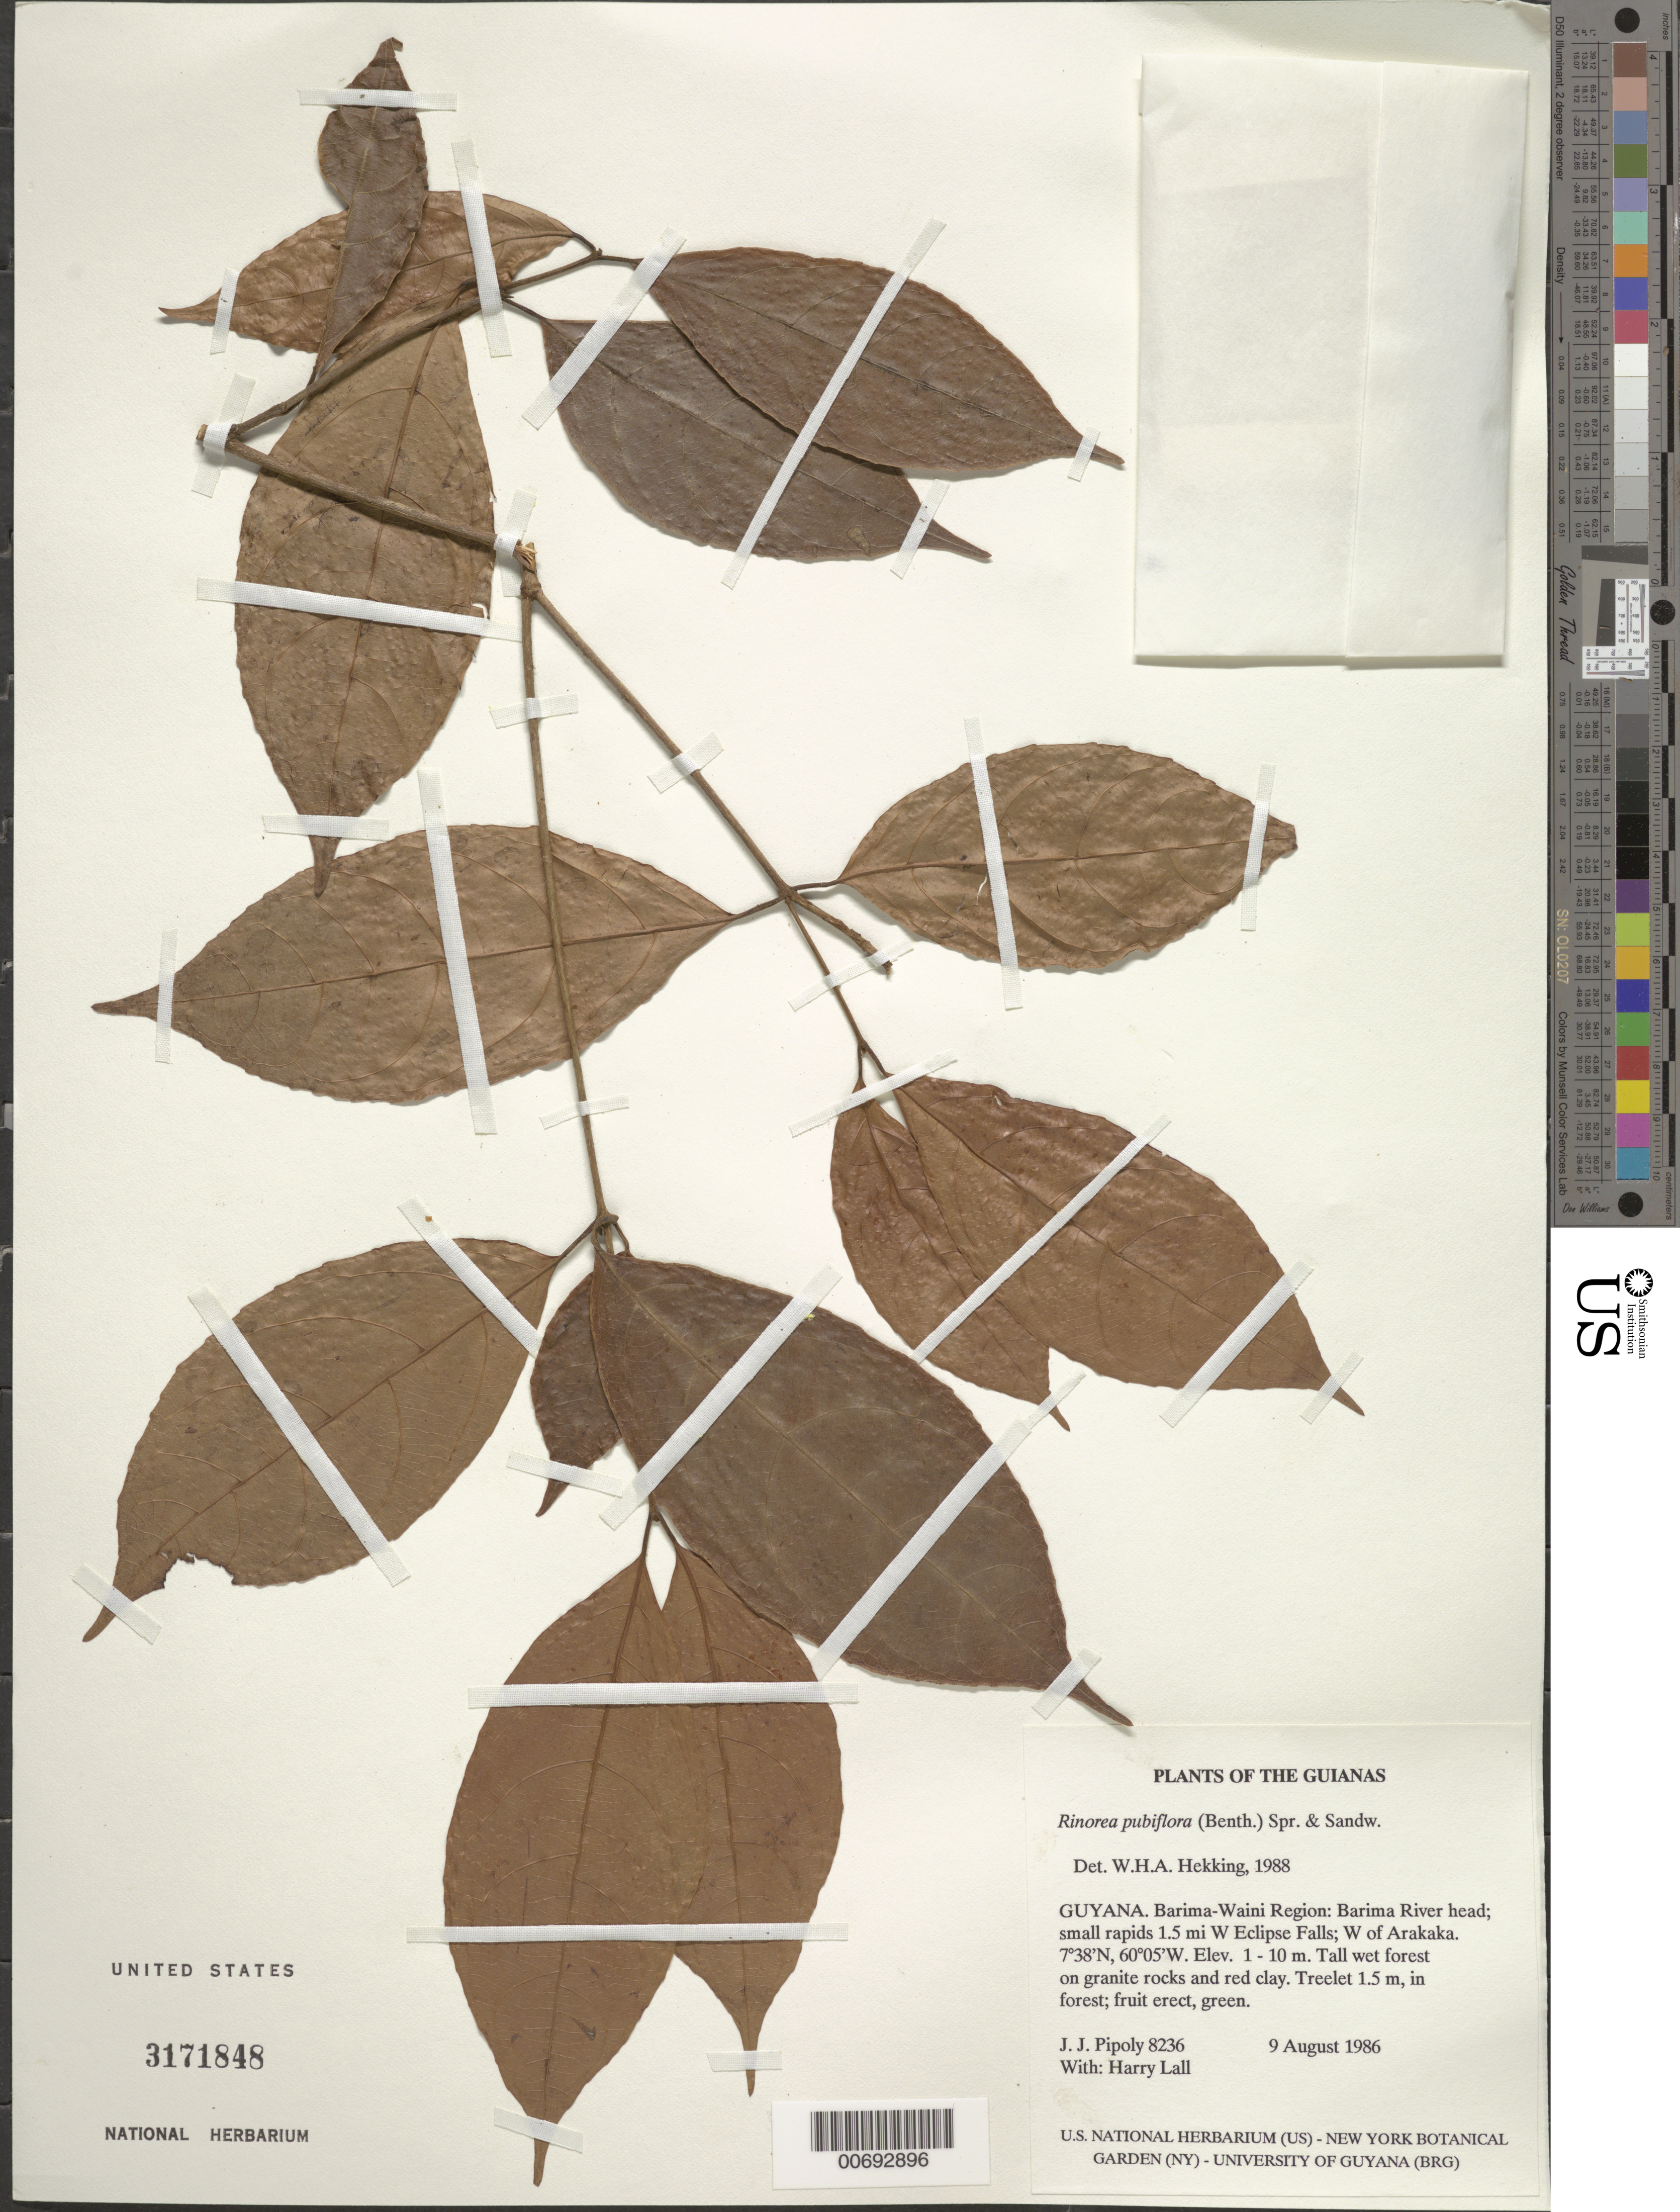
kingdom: Plantae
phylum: Tracheophyta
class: Magnoliopsida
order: Malpighiales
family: Violaceae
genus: Rinorea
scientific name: Rinorea pubiflora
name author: (Benth.) Sprague & Sandwith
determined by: Hekking, W. H. A.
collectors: J. J. Pipoly & H. Lall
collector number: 8236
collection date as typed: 9 August 1986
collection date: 1986-08-09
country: Guyana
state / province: Barima-Waini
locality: Barima River head; small rapids 1.5 mi W Eclipse Falls; W of Arakaka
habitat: Tall wet forest on granite rocks and red clay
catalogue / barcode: US 3171848